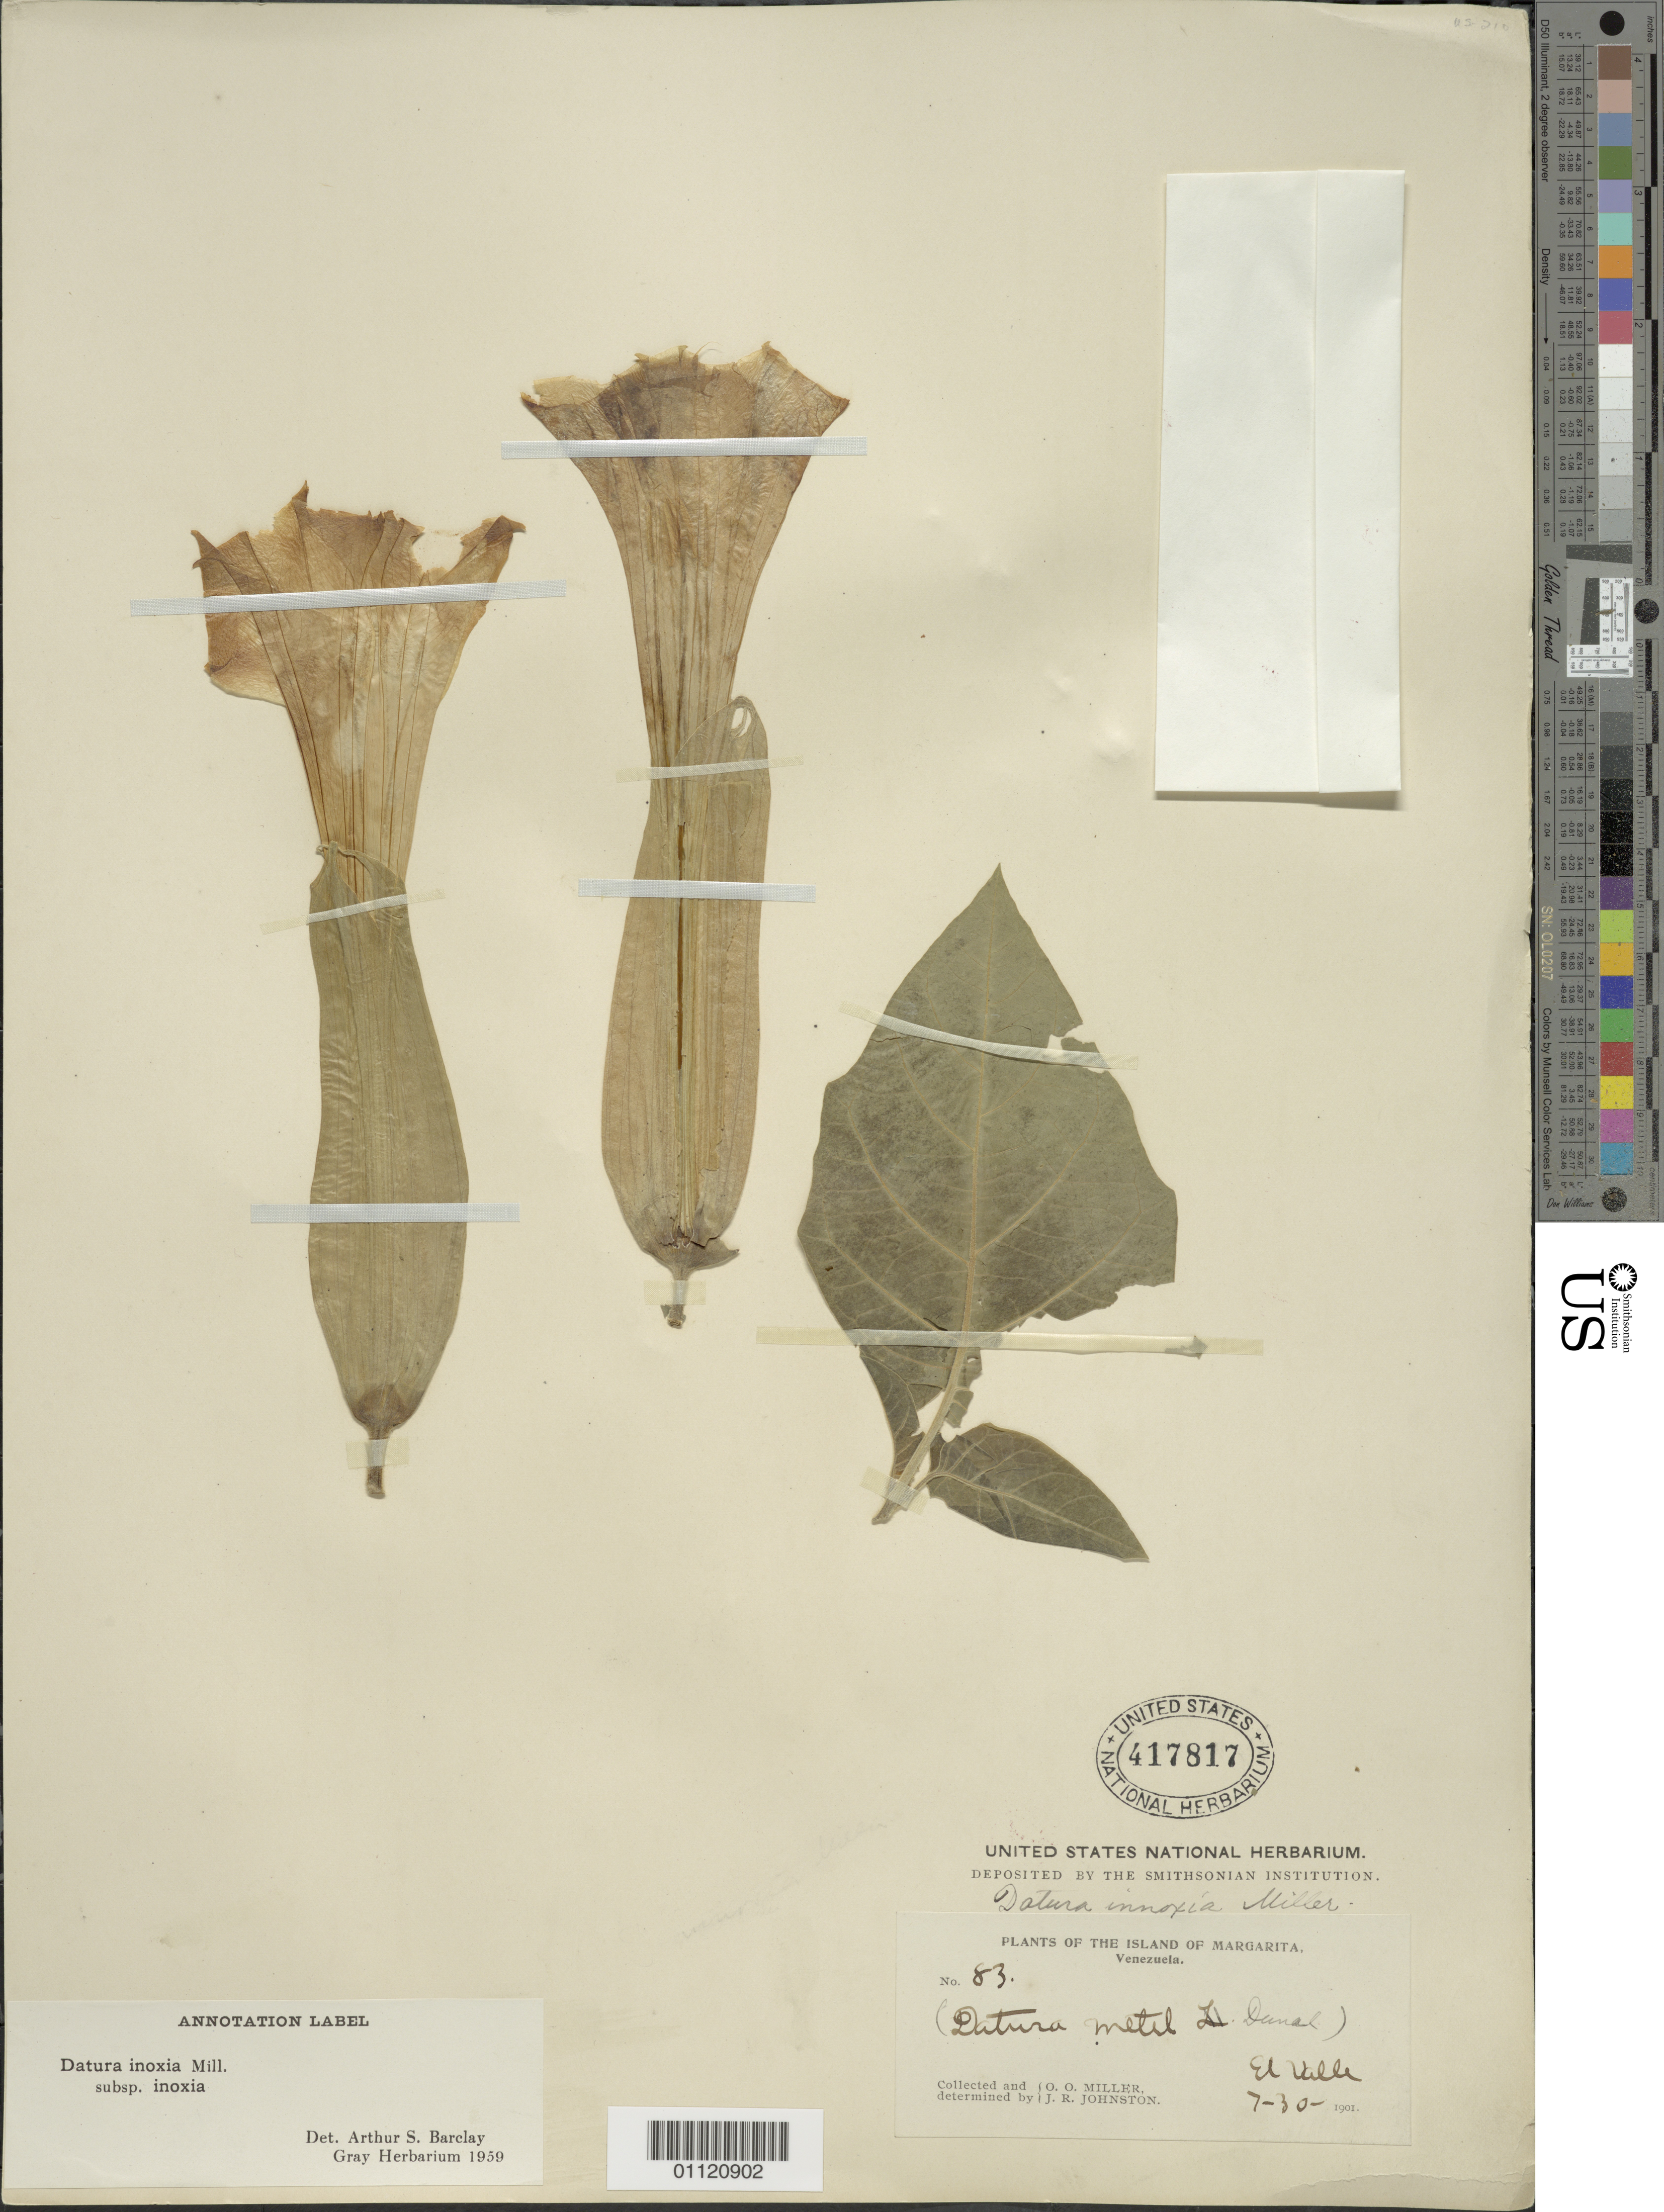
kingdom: Plantae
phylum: Tracheophyta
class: Magnoliopsida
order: Solanales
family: Solanaceae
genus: Datura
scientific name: Datura innoxia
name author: Mill.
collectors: O. O. Miller & J. Johnston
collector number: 83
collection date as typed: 30 Jul 1901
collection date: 1901-07-30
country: Venezuela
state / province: Nueva Esparta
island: Margarita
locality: El Valle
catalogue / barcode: US 417817